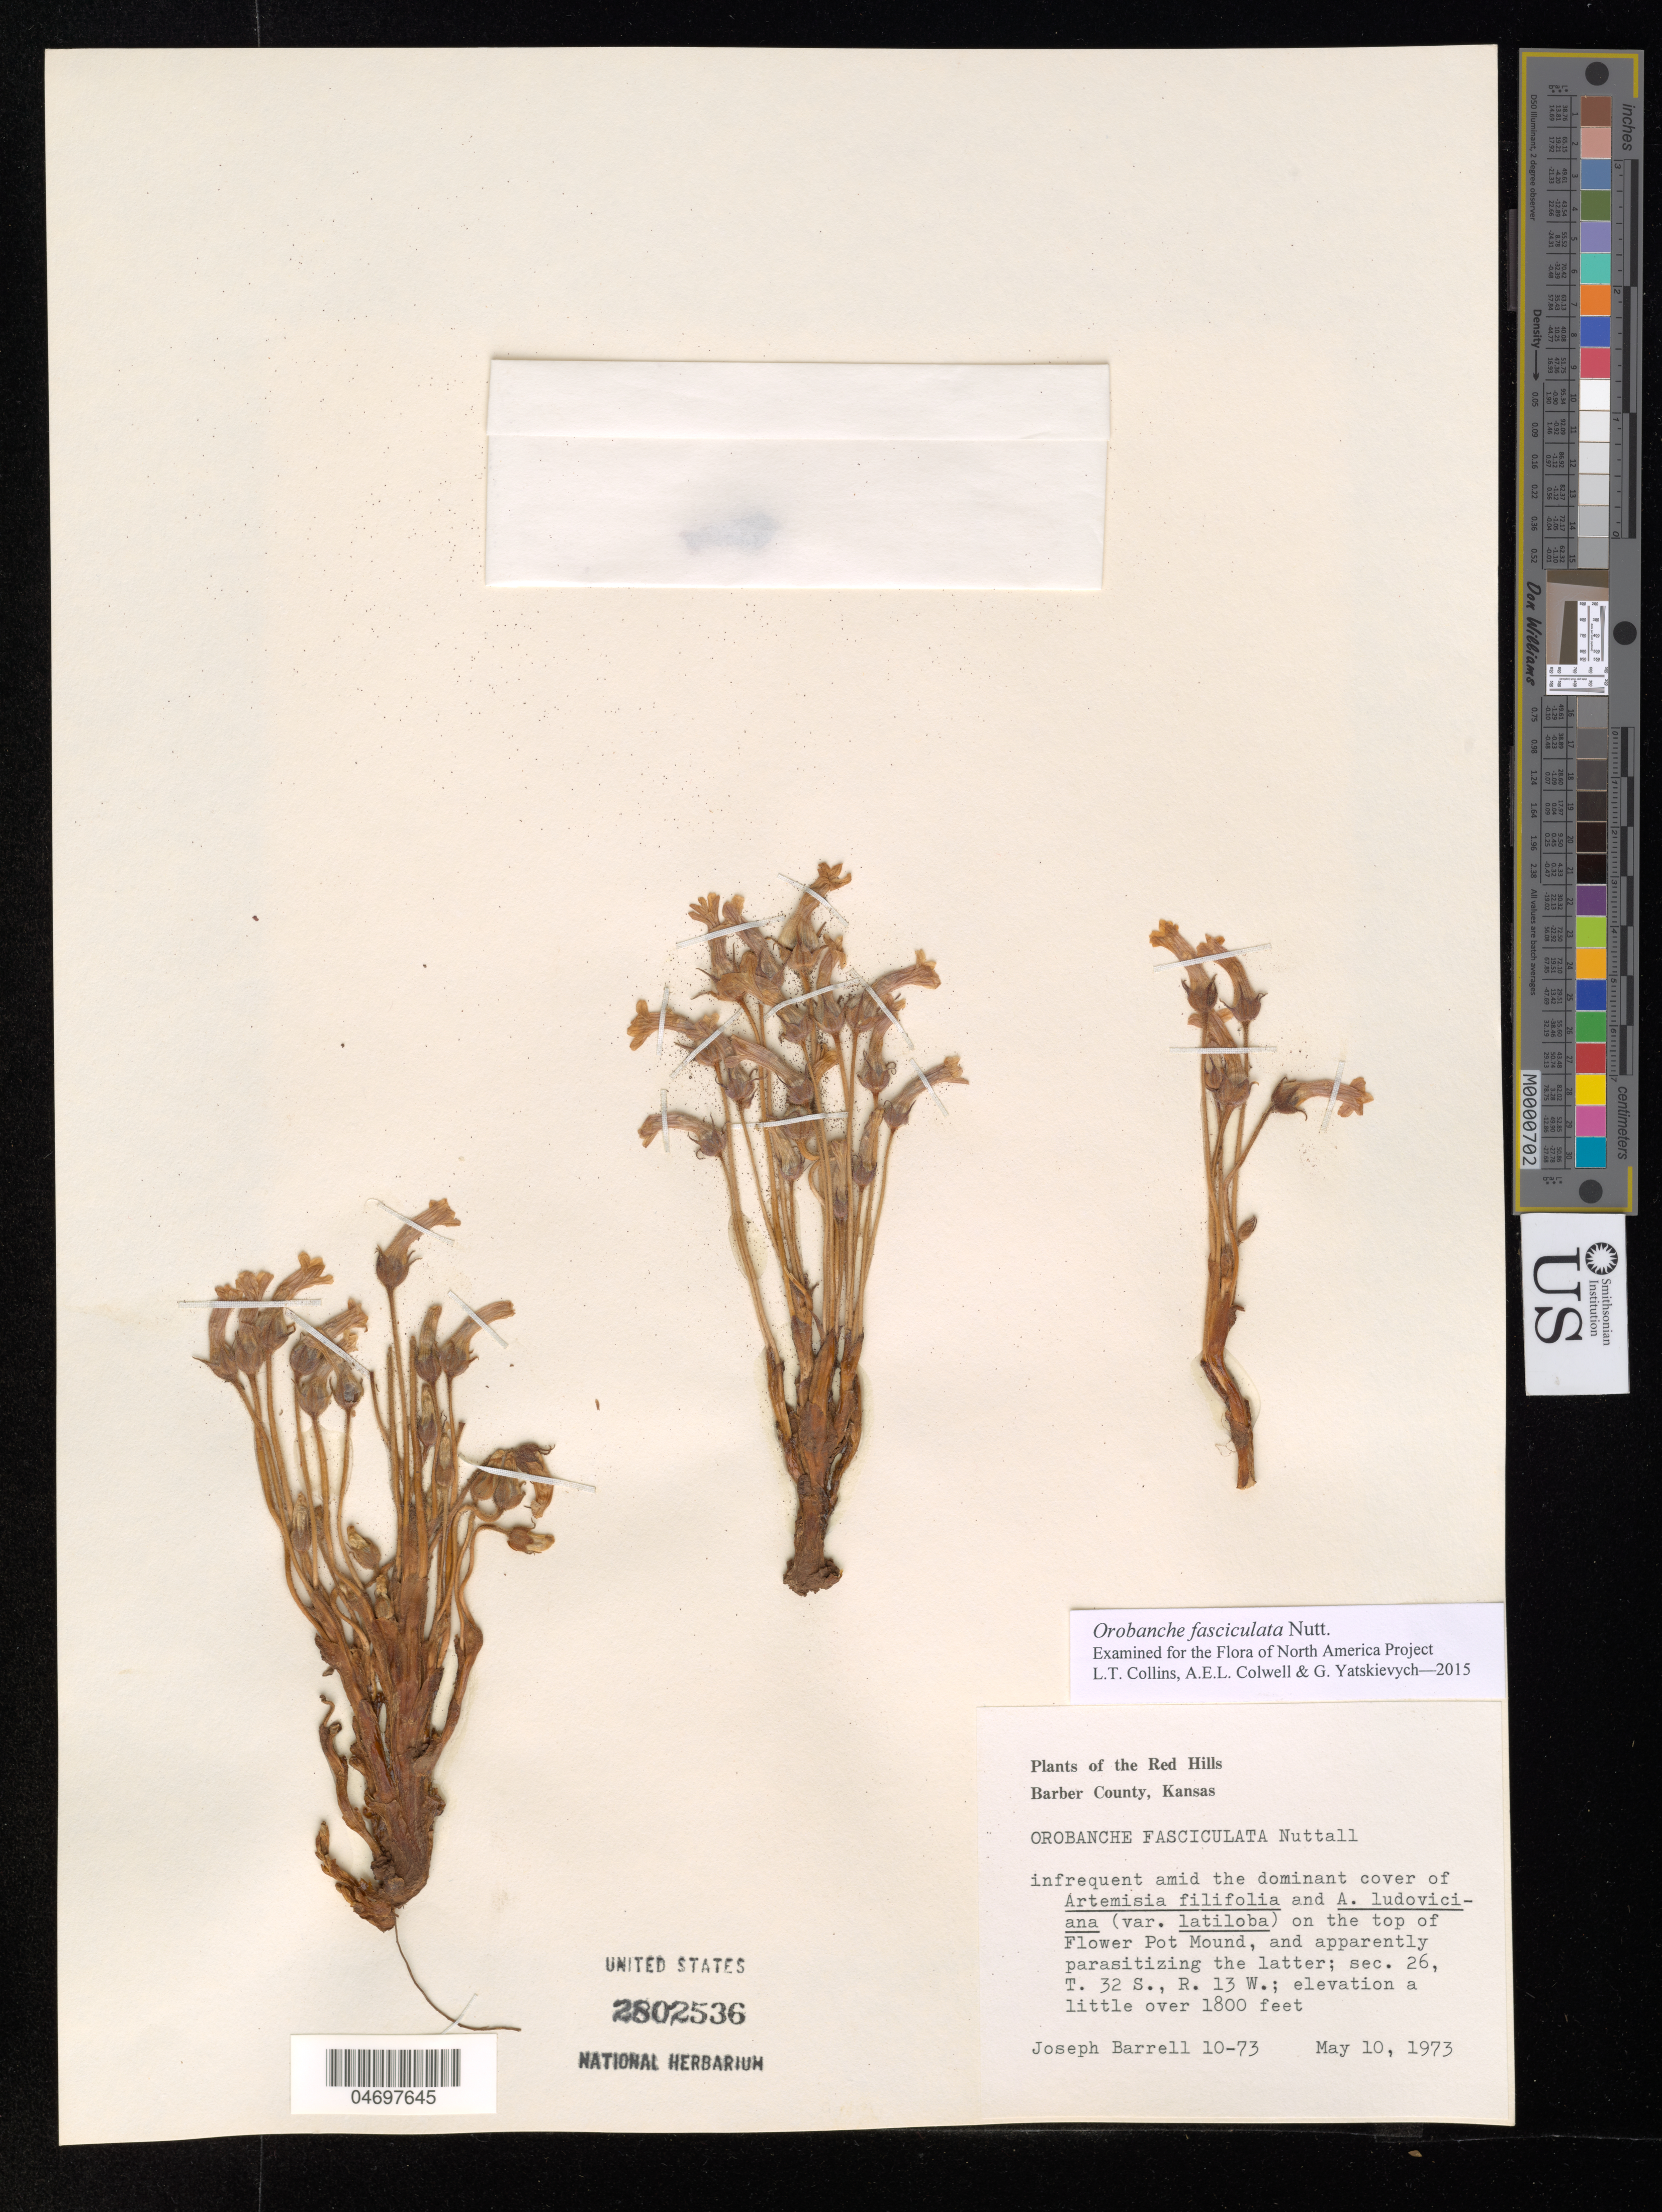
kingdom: Plantae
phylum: Tracheophyta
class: Magnoliopsida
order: Lamiales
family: Orobanchaceae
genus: Orobanche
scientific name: Orobanche fasciculata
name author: Nutt.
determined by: Collins, L. T.; Colwell, A. E.; Yatskievych, G. A.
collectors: J. Barrell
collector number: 10-73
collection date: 1973-05-10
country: United States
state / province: Kansas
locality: Red Hills. Barber County. West-facing, brushy slope in the short-grass upland of the SW 1/4 of T32S, R13W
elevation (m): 579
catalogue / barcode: US 2802536